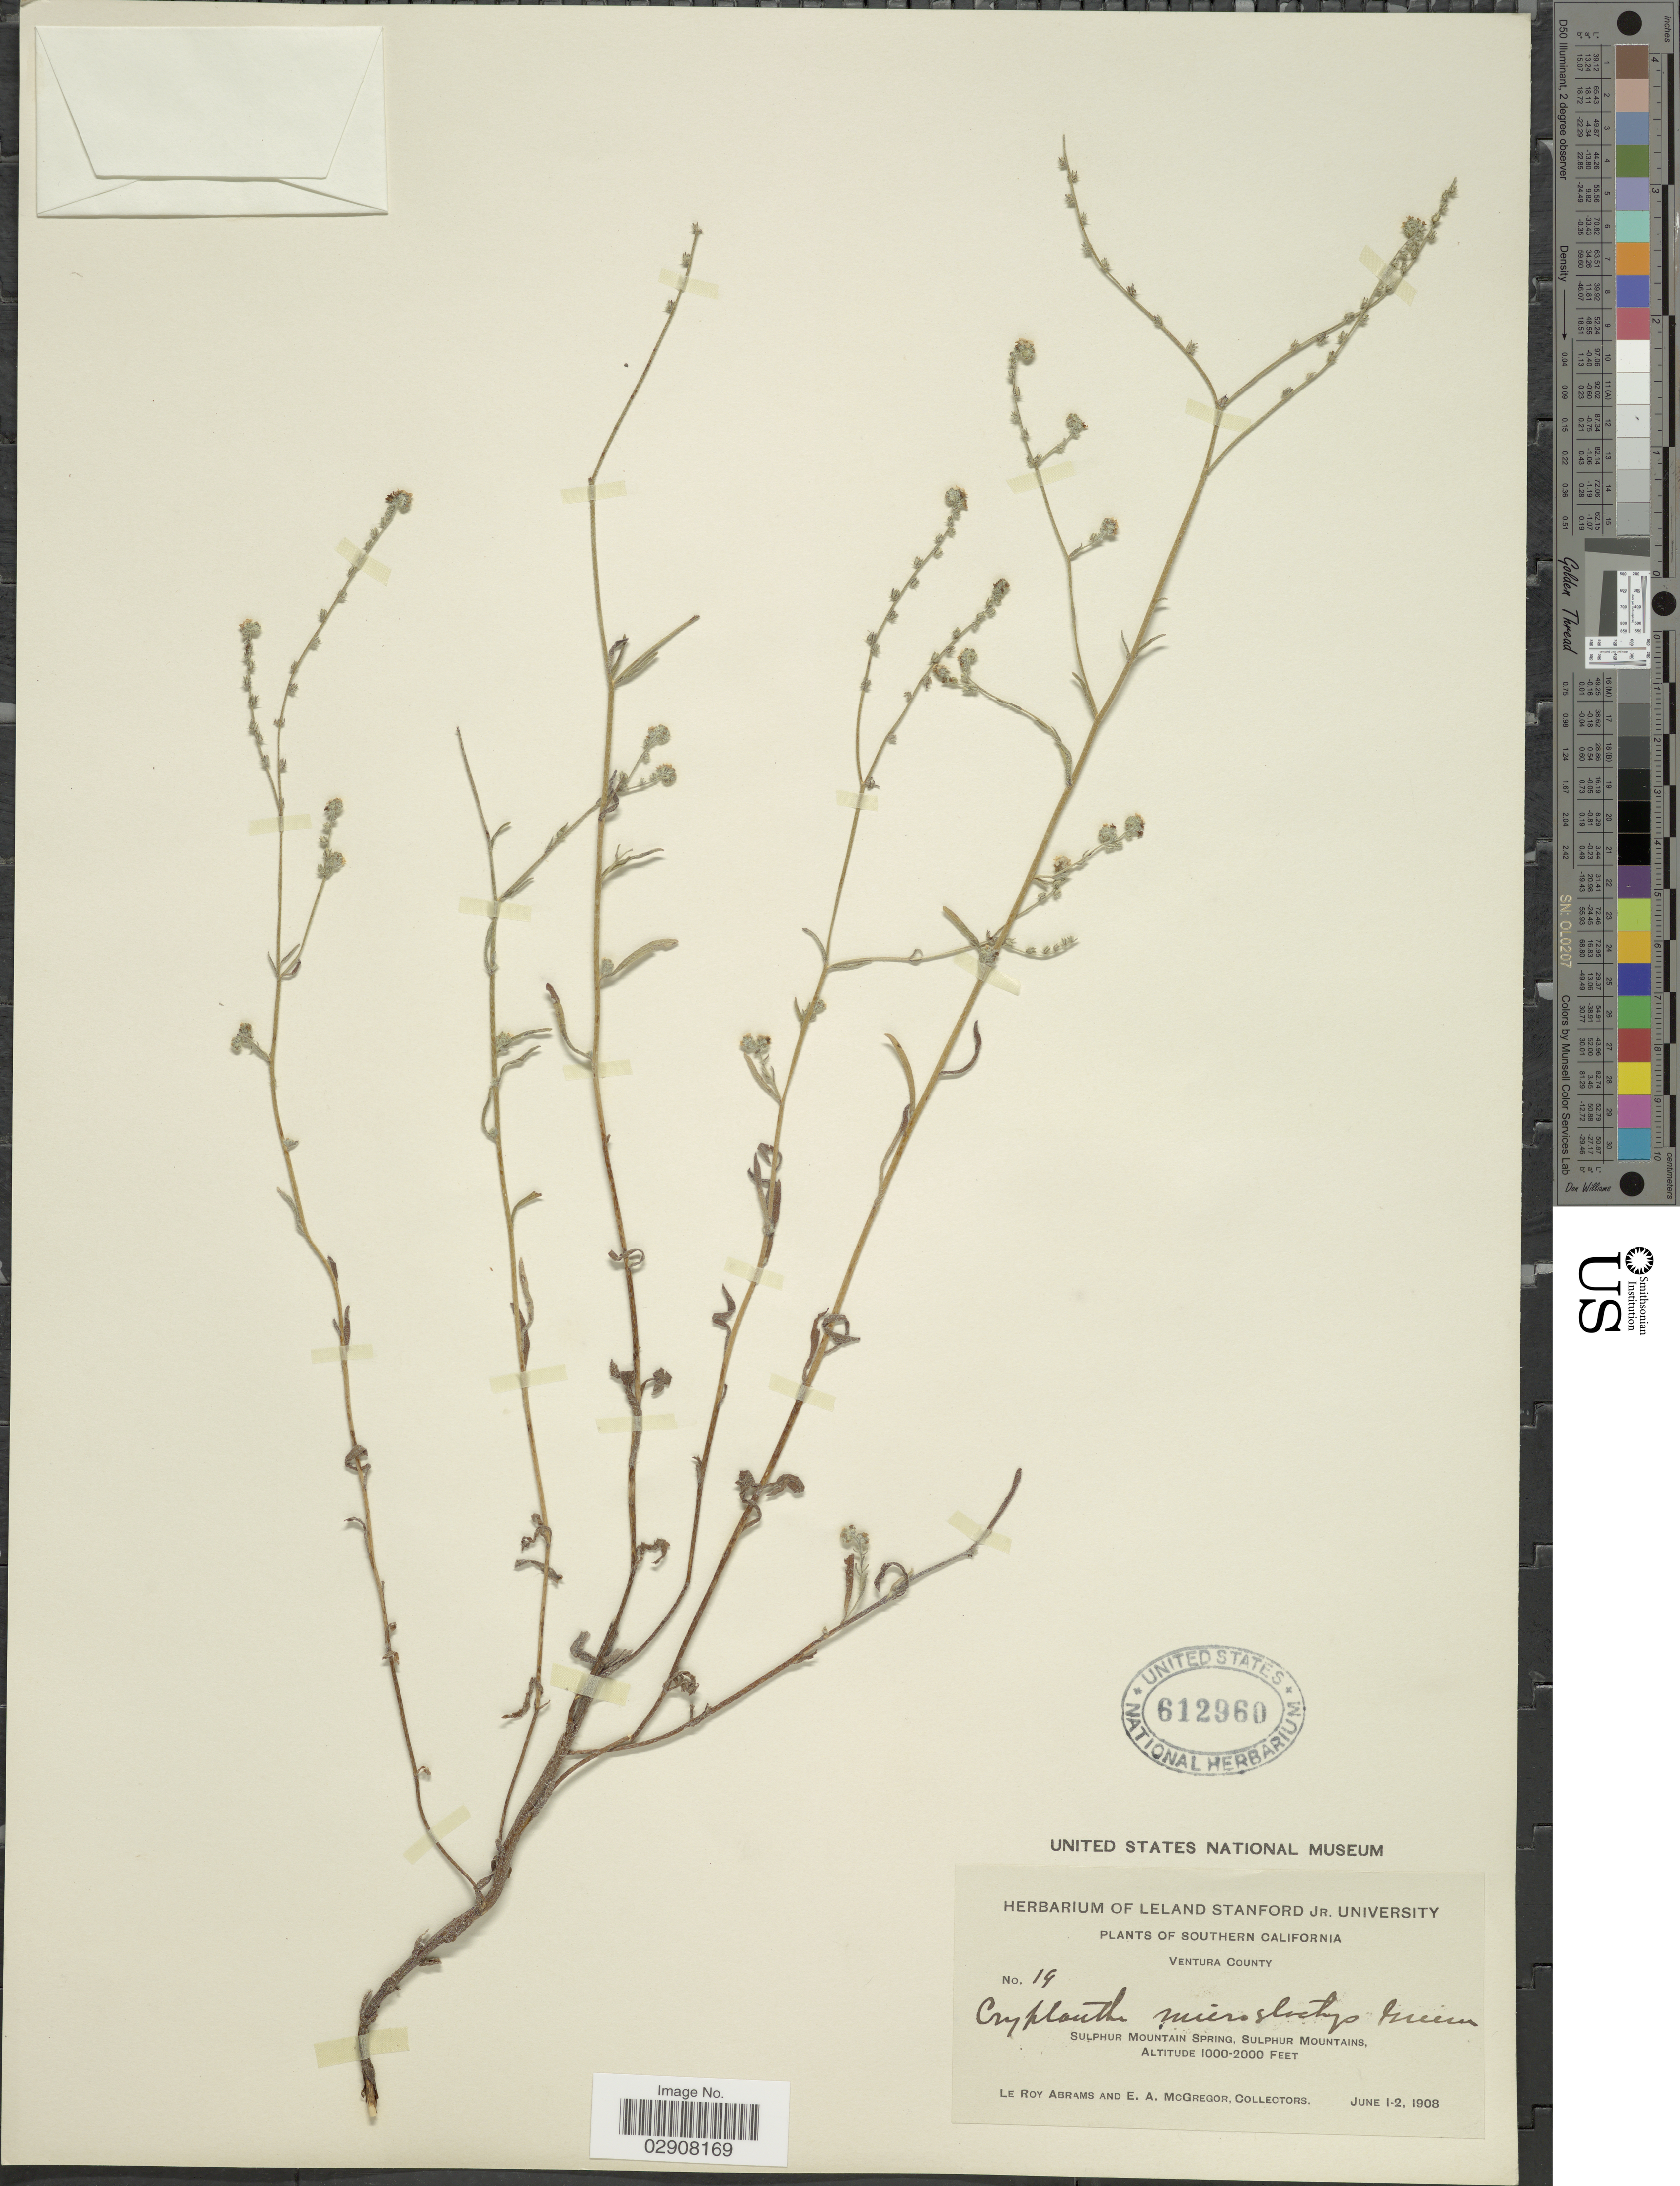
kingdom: Plantae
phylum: Tracheophyta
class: Magnoliopsida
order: Boraginales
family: Boraginaceae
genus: Cryptantha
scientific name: Cryptantha microstachys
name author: (Greene ex A. Gray) Greene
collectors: L. Abrams & E. A. McGregor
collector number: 19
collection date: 1908-06-01/1908-06-02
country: United States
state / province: California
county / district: Ventura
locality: Southern California. Ventura County. Sulphur Mountain Spring, Sulphur Mountains.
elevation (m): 305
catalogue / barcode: US 612960